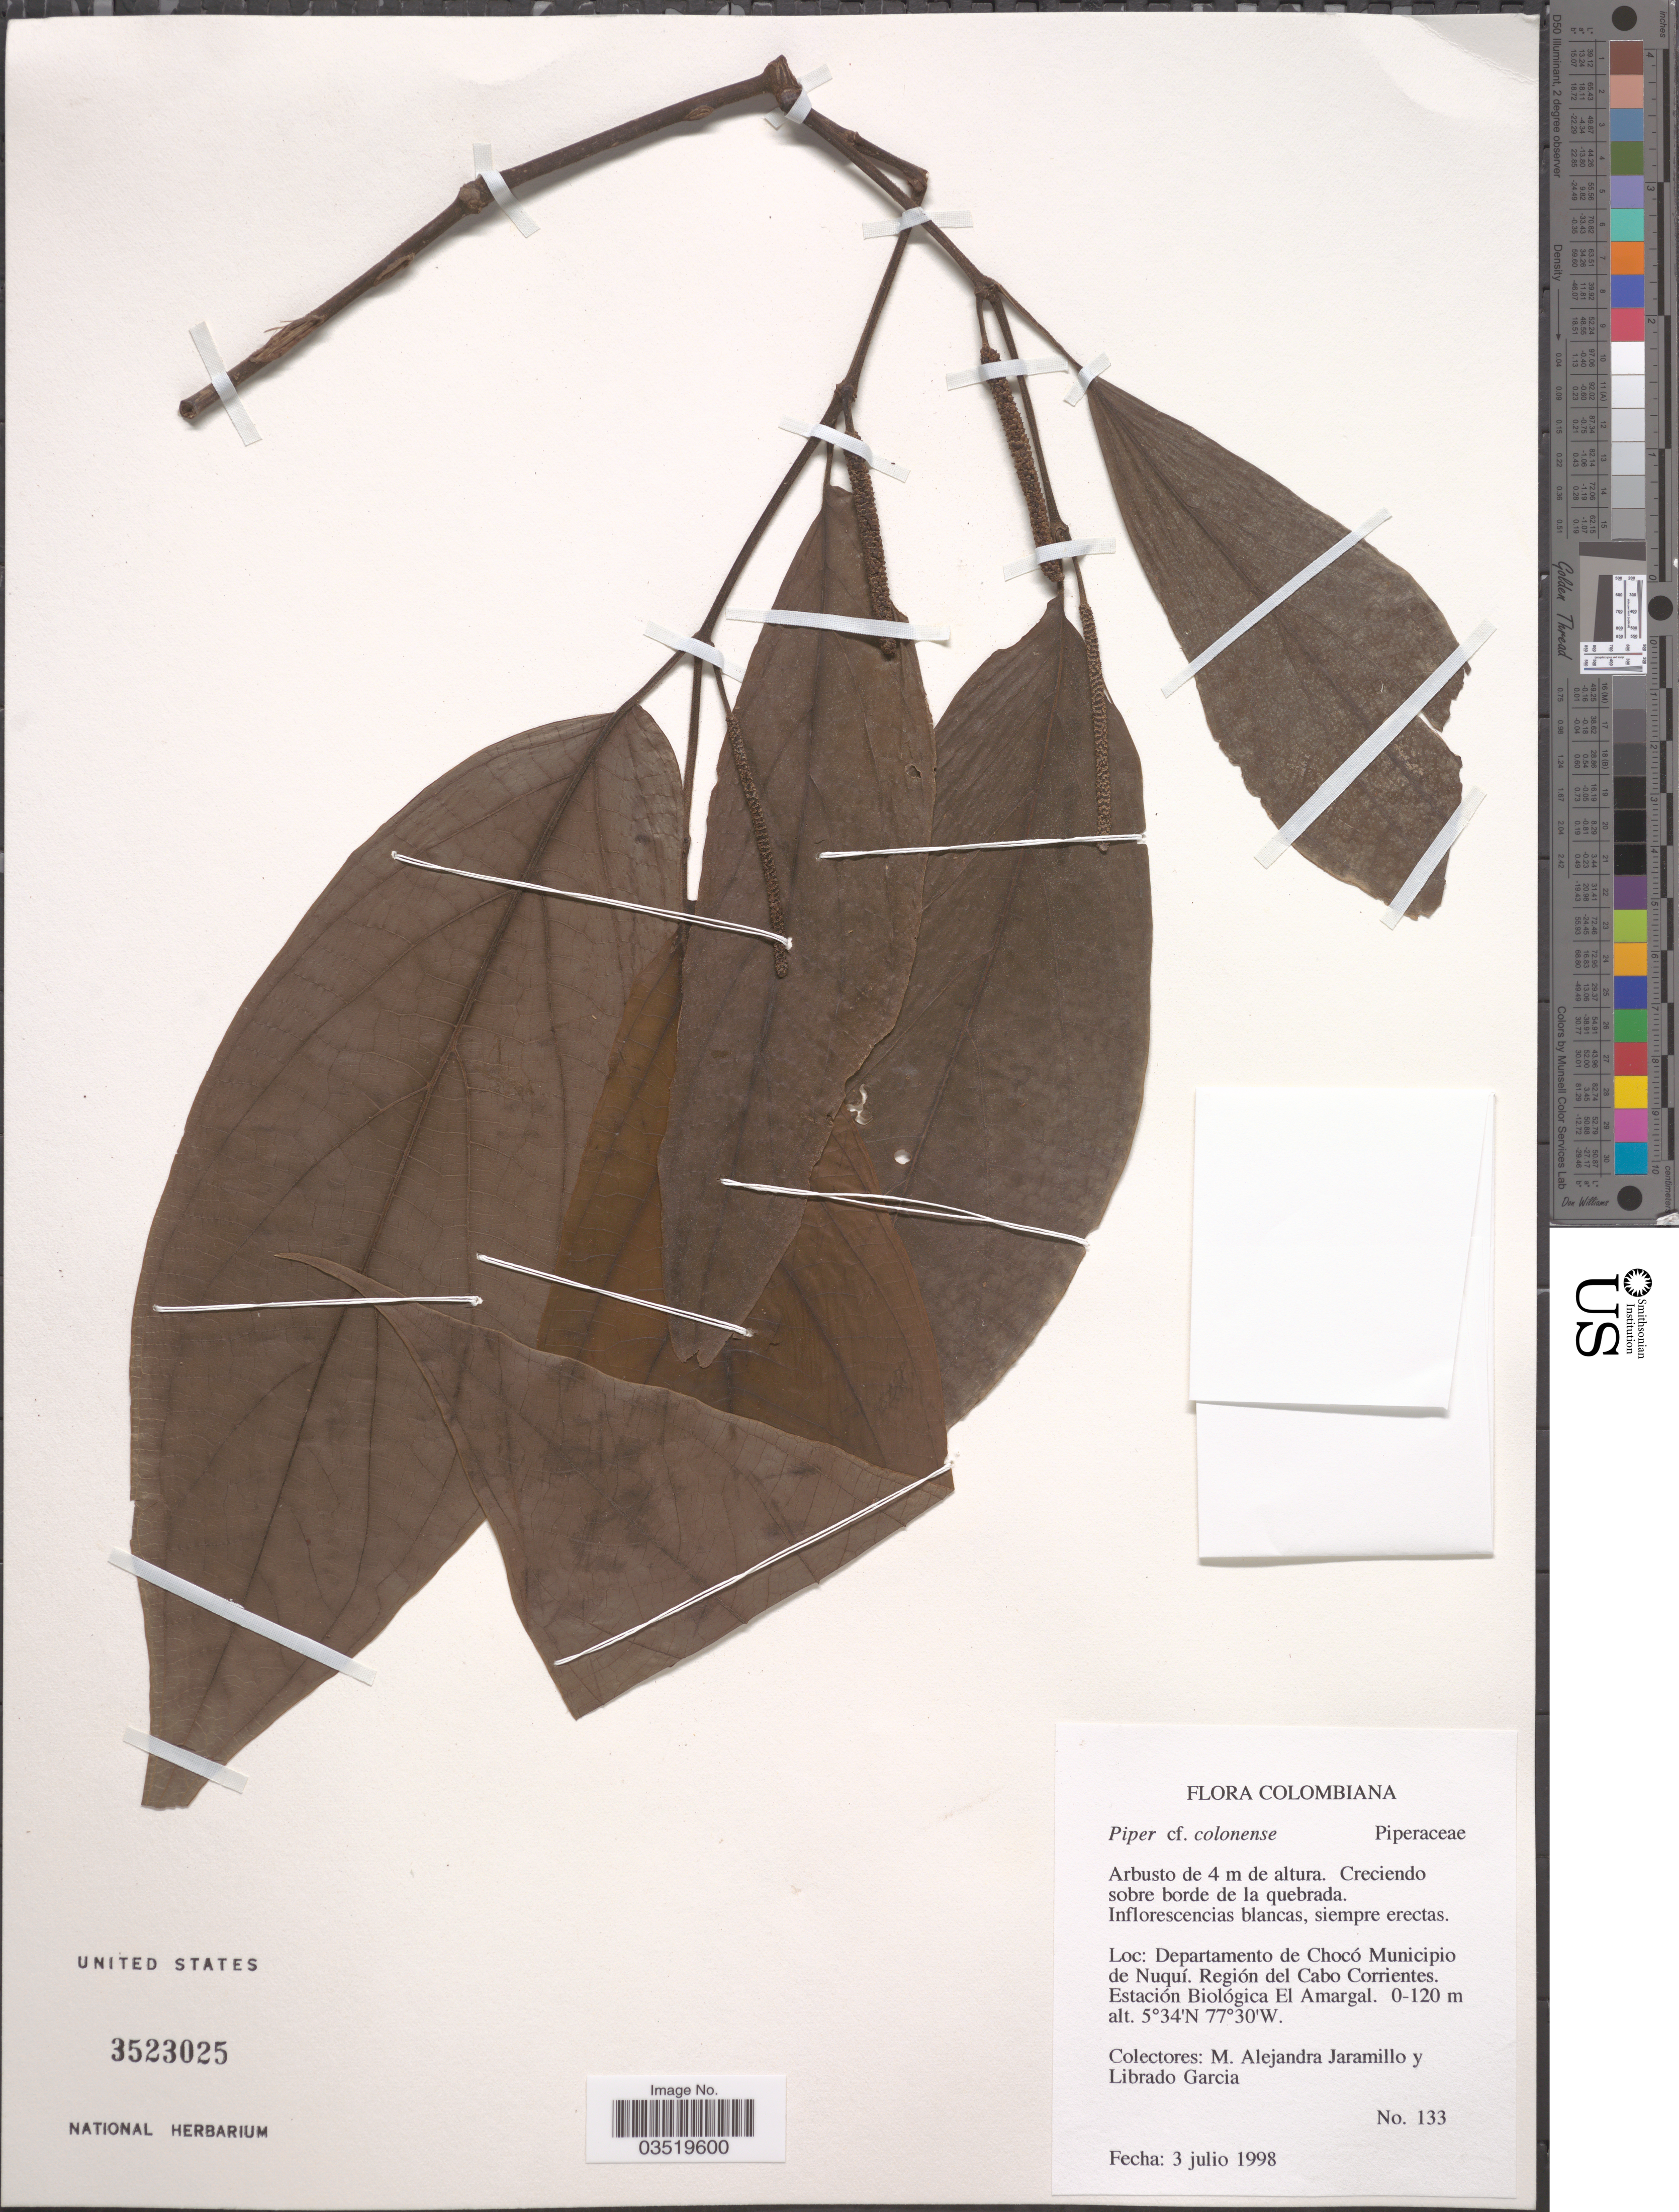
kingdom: Plantae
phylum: Tracheophyta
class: Magnoliopsida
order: Piperales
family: Piperaceae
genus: Piper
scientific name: Piper colonense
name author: C. DC.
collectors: M. A. Jaramillo & L. Garcia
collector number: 133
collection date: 1998-07-03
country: Colombia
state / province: Chocó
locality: Departamento de Chocó Municipio de Nuquí. Región del Cabo Corrientes. Estación Biológica El Amargal.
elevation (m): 0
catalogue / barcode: US 3523025